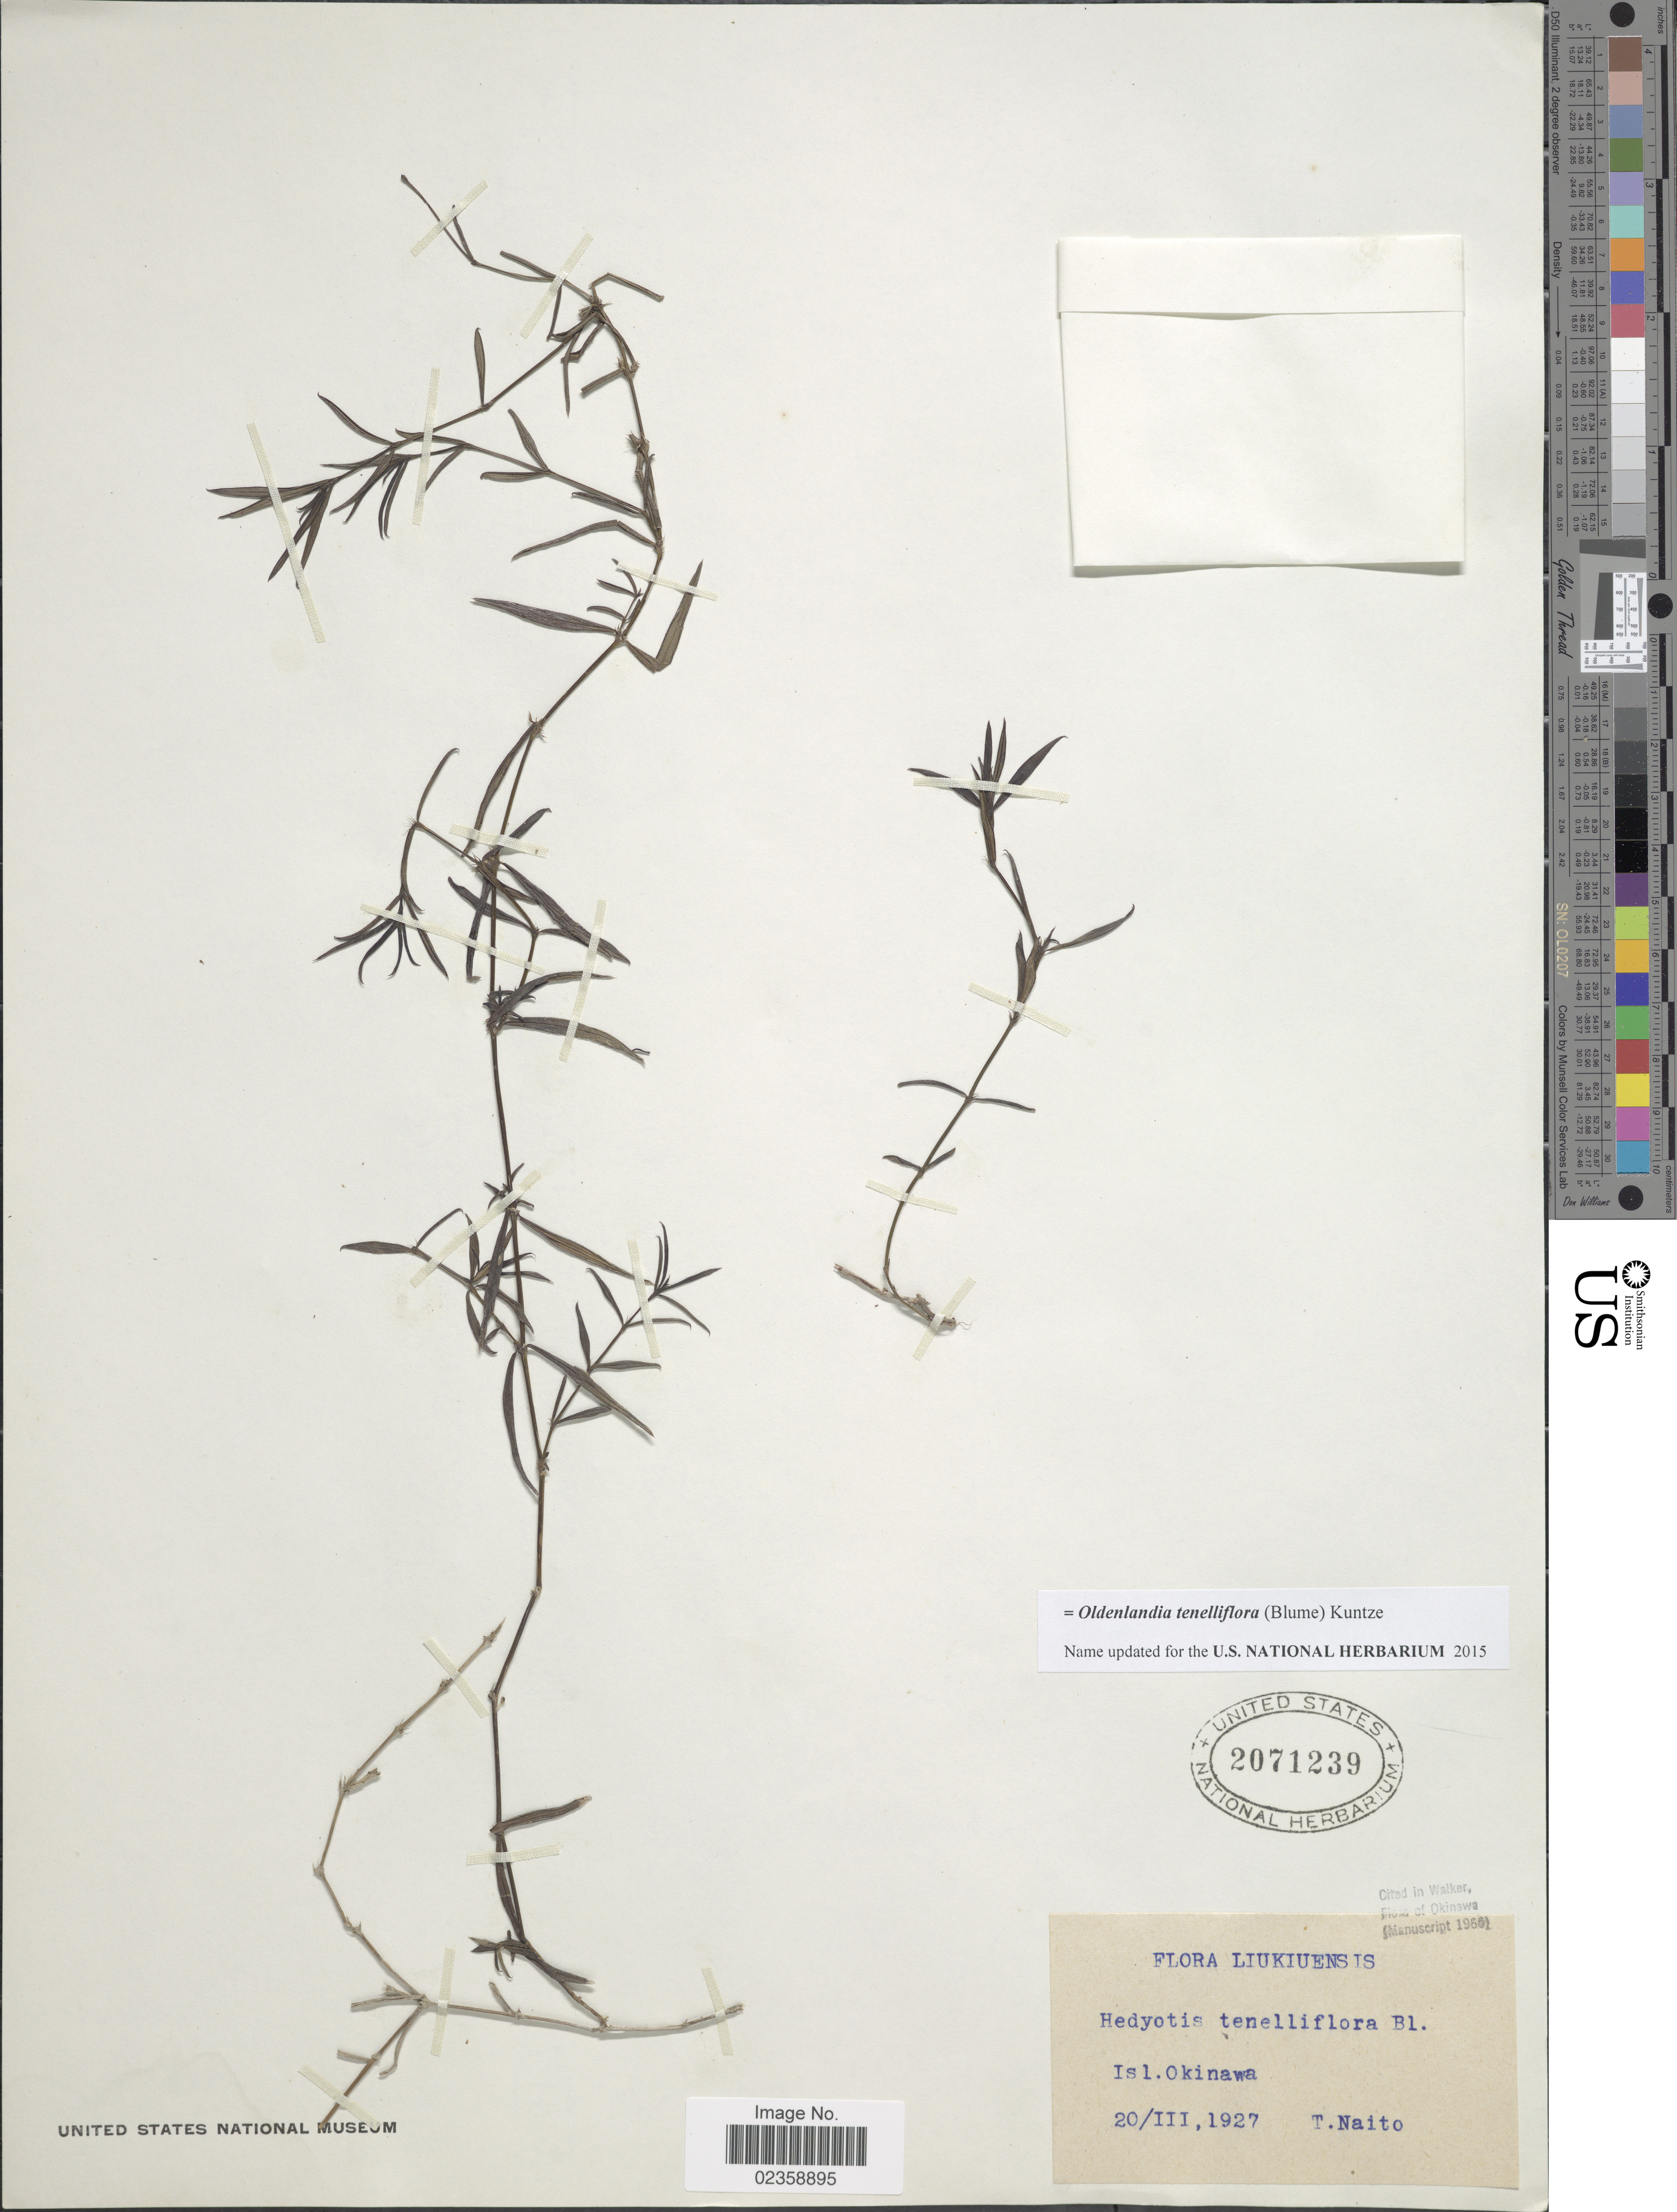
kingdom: Plantae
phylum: Tracheophyta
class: Magnoliopsida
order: Gentianales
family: Rubiaceae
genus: Oldenlandia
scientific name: Oldenlandia tenelliflora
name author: (Blume) Kuntze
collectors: T. Naito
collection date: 1927-03-20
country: Japan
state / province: Okinawa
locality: Liukiuensis. Isl. Okinawa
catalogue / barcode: US 2071239